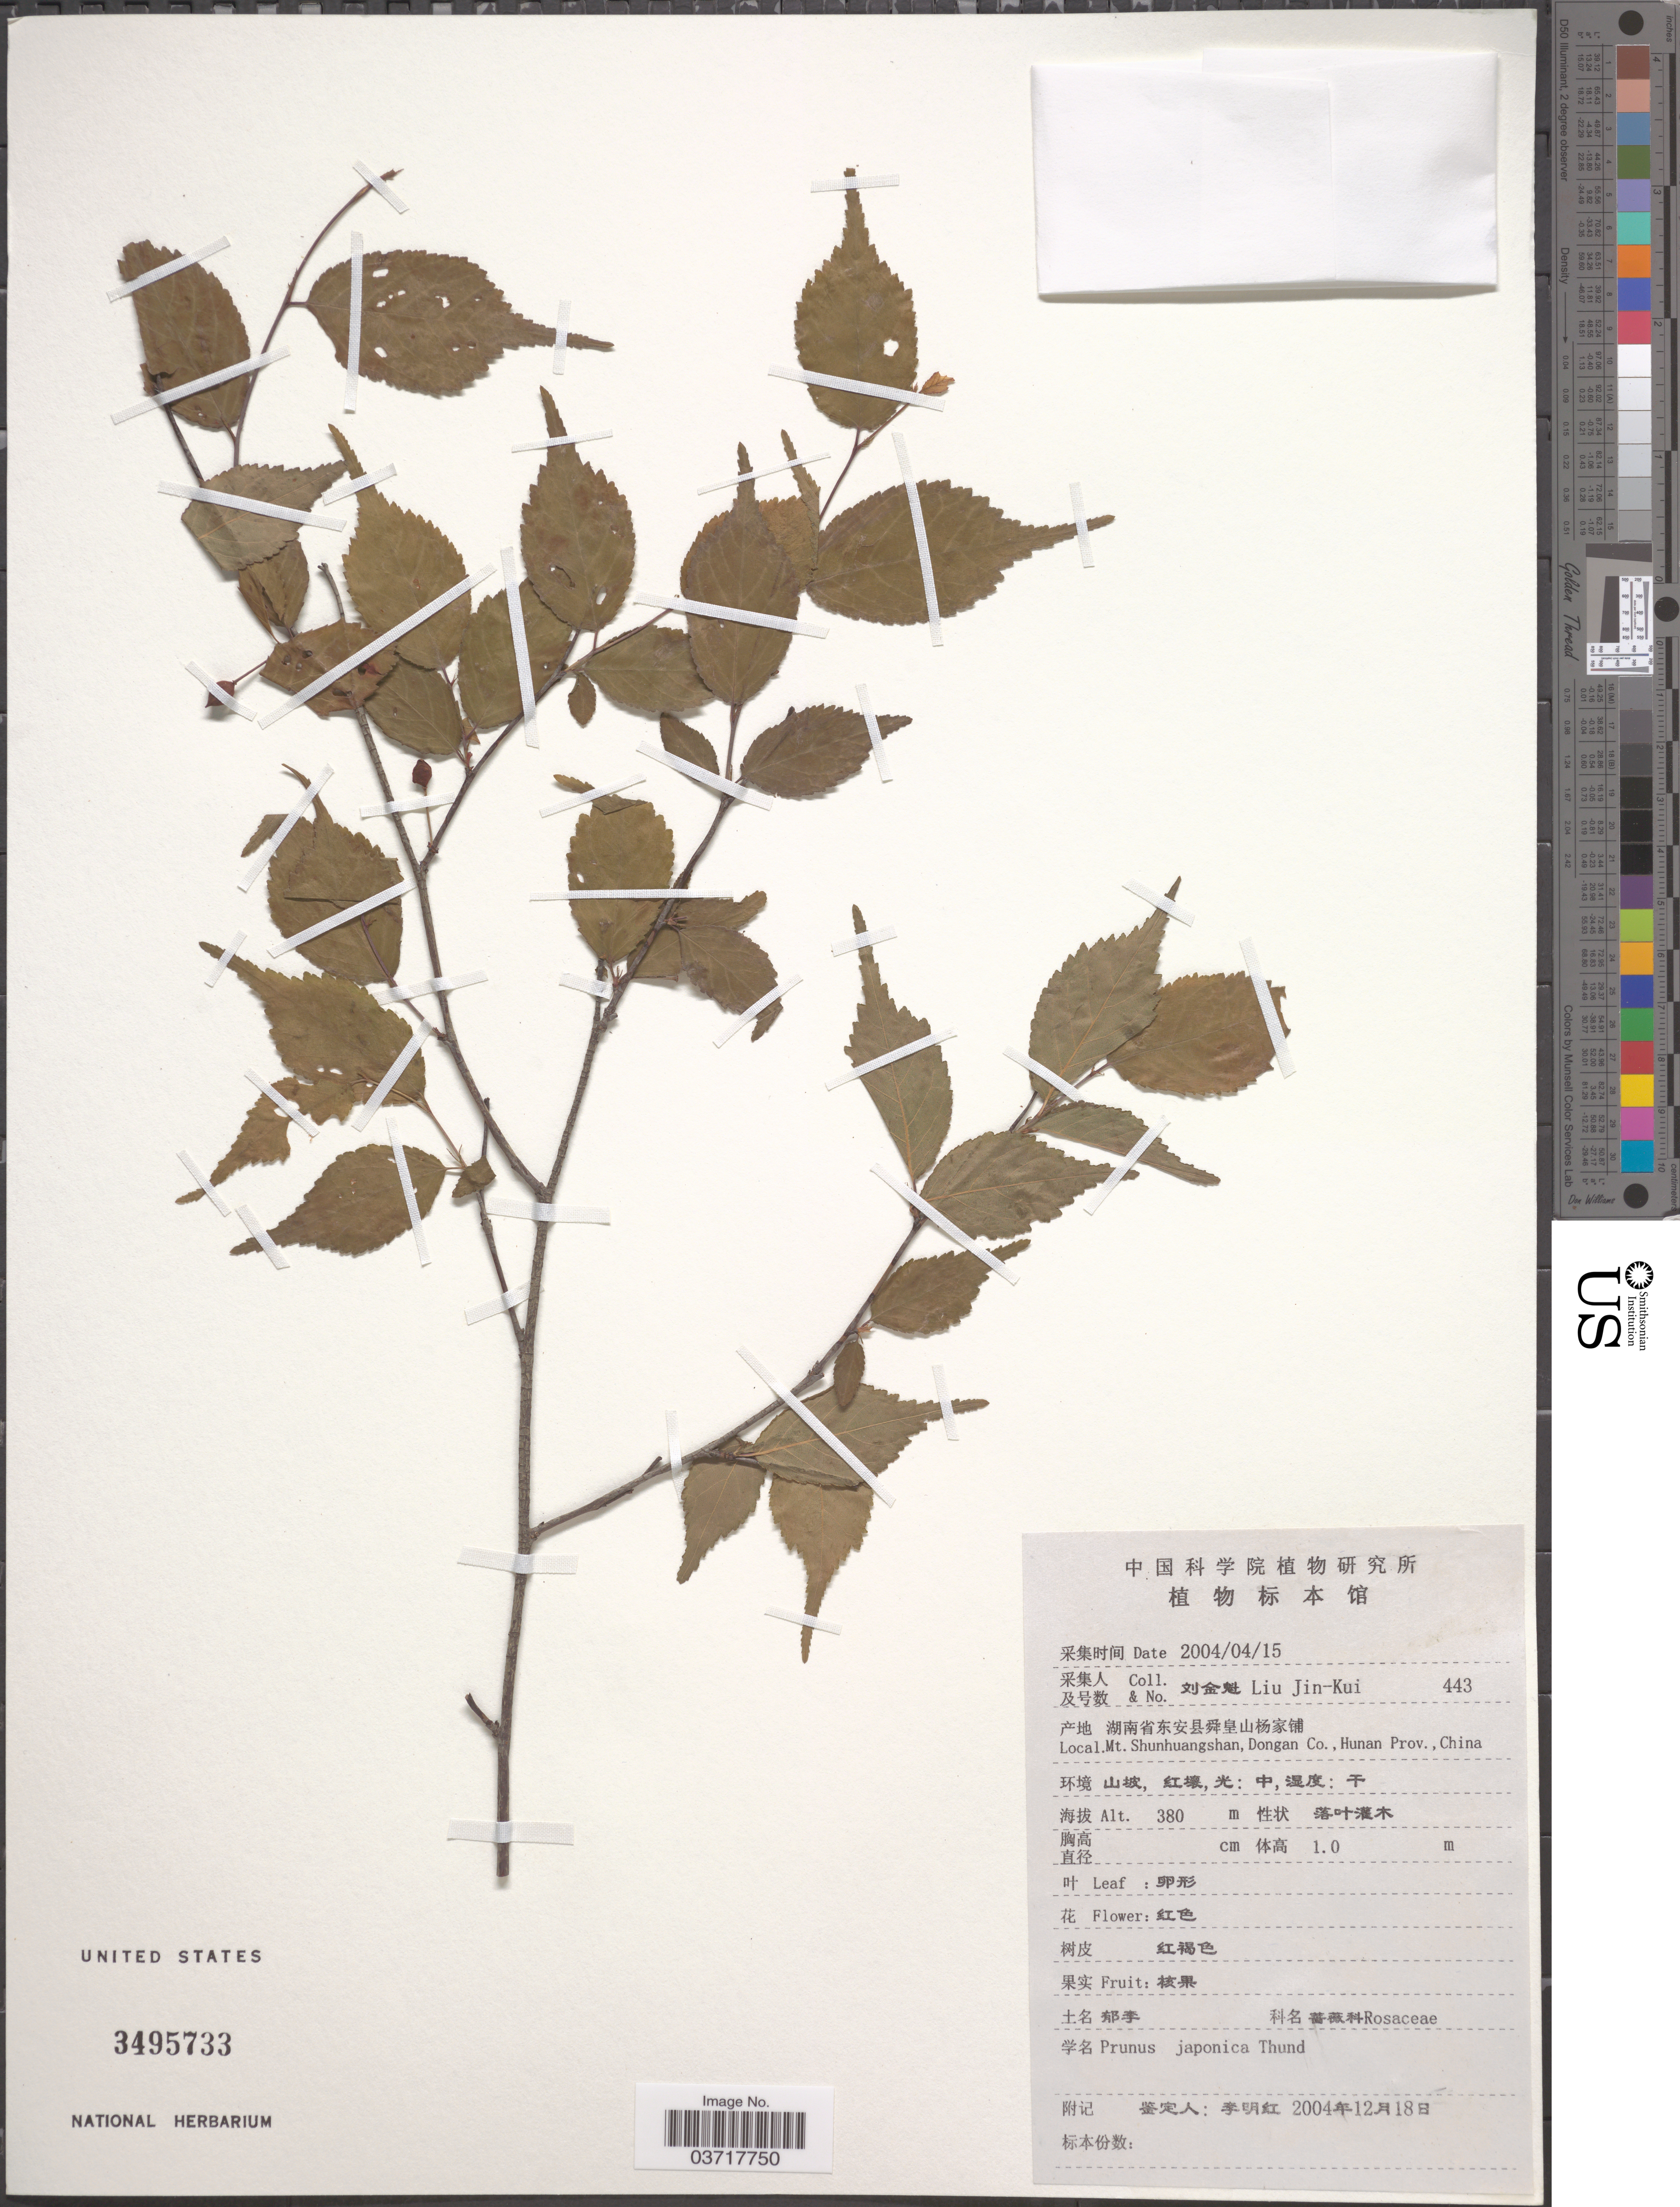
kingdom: Plantae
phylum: Tracheophyta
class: Magnoliopsida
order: Rosales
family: Rosaceae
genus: Prunus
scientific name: Prunus japonica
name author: Thunb.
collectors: Liu Jin-Kui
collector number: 443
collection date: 2004-04-15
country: China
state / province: Hunan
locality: Mt. Shunhuangshan, Dongan Co.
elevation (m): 380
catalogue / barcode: US 3495733